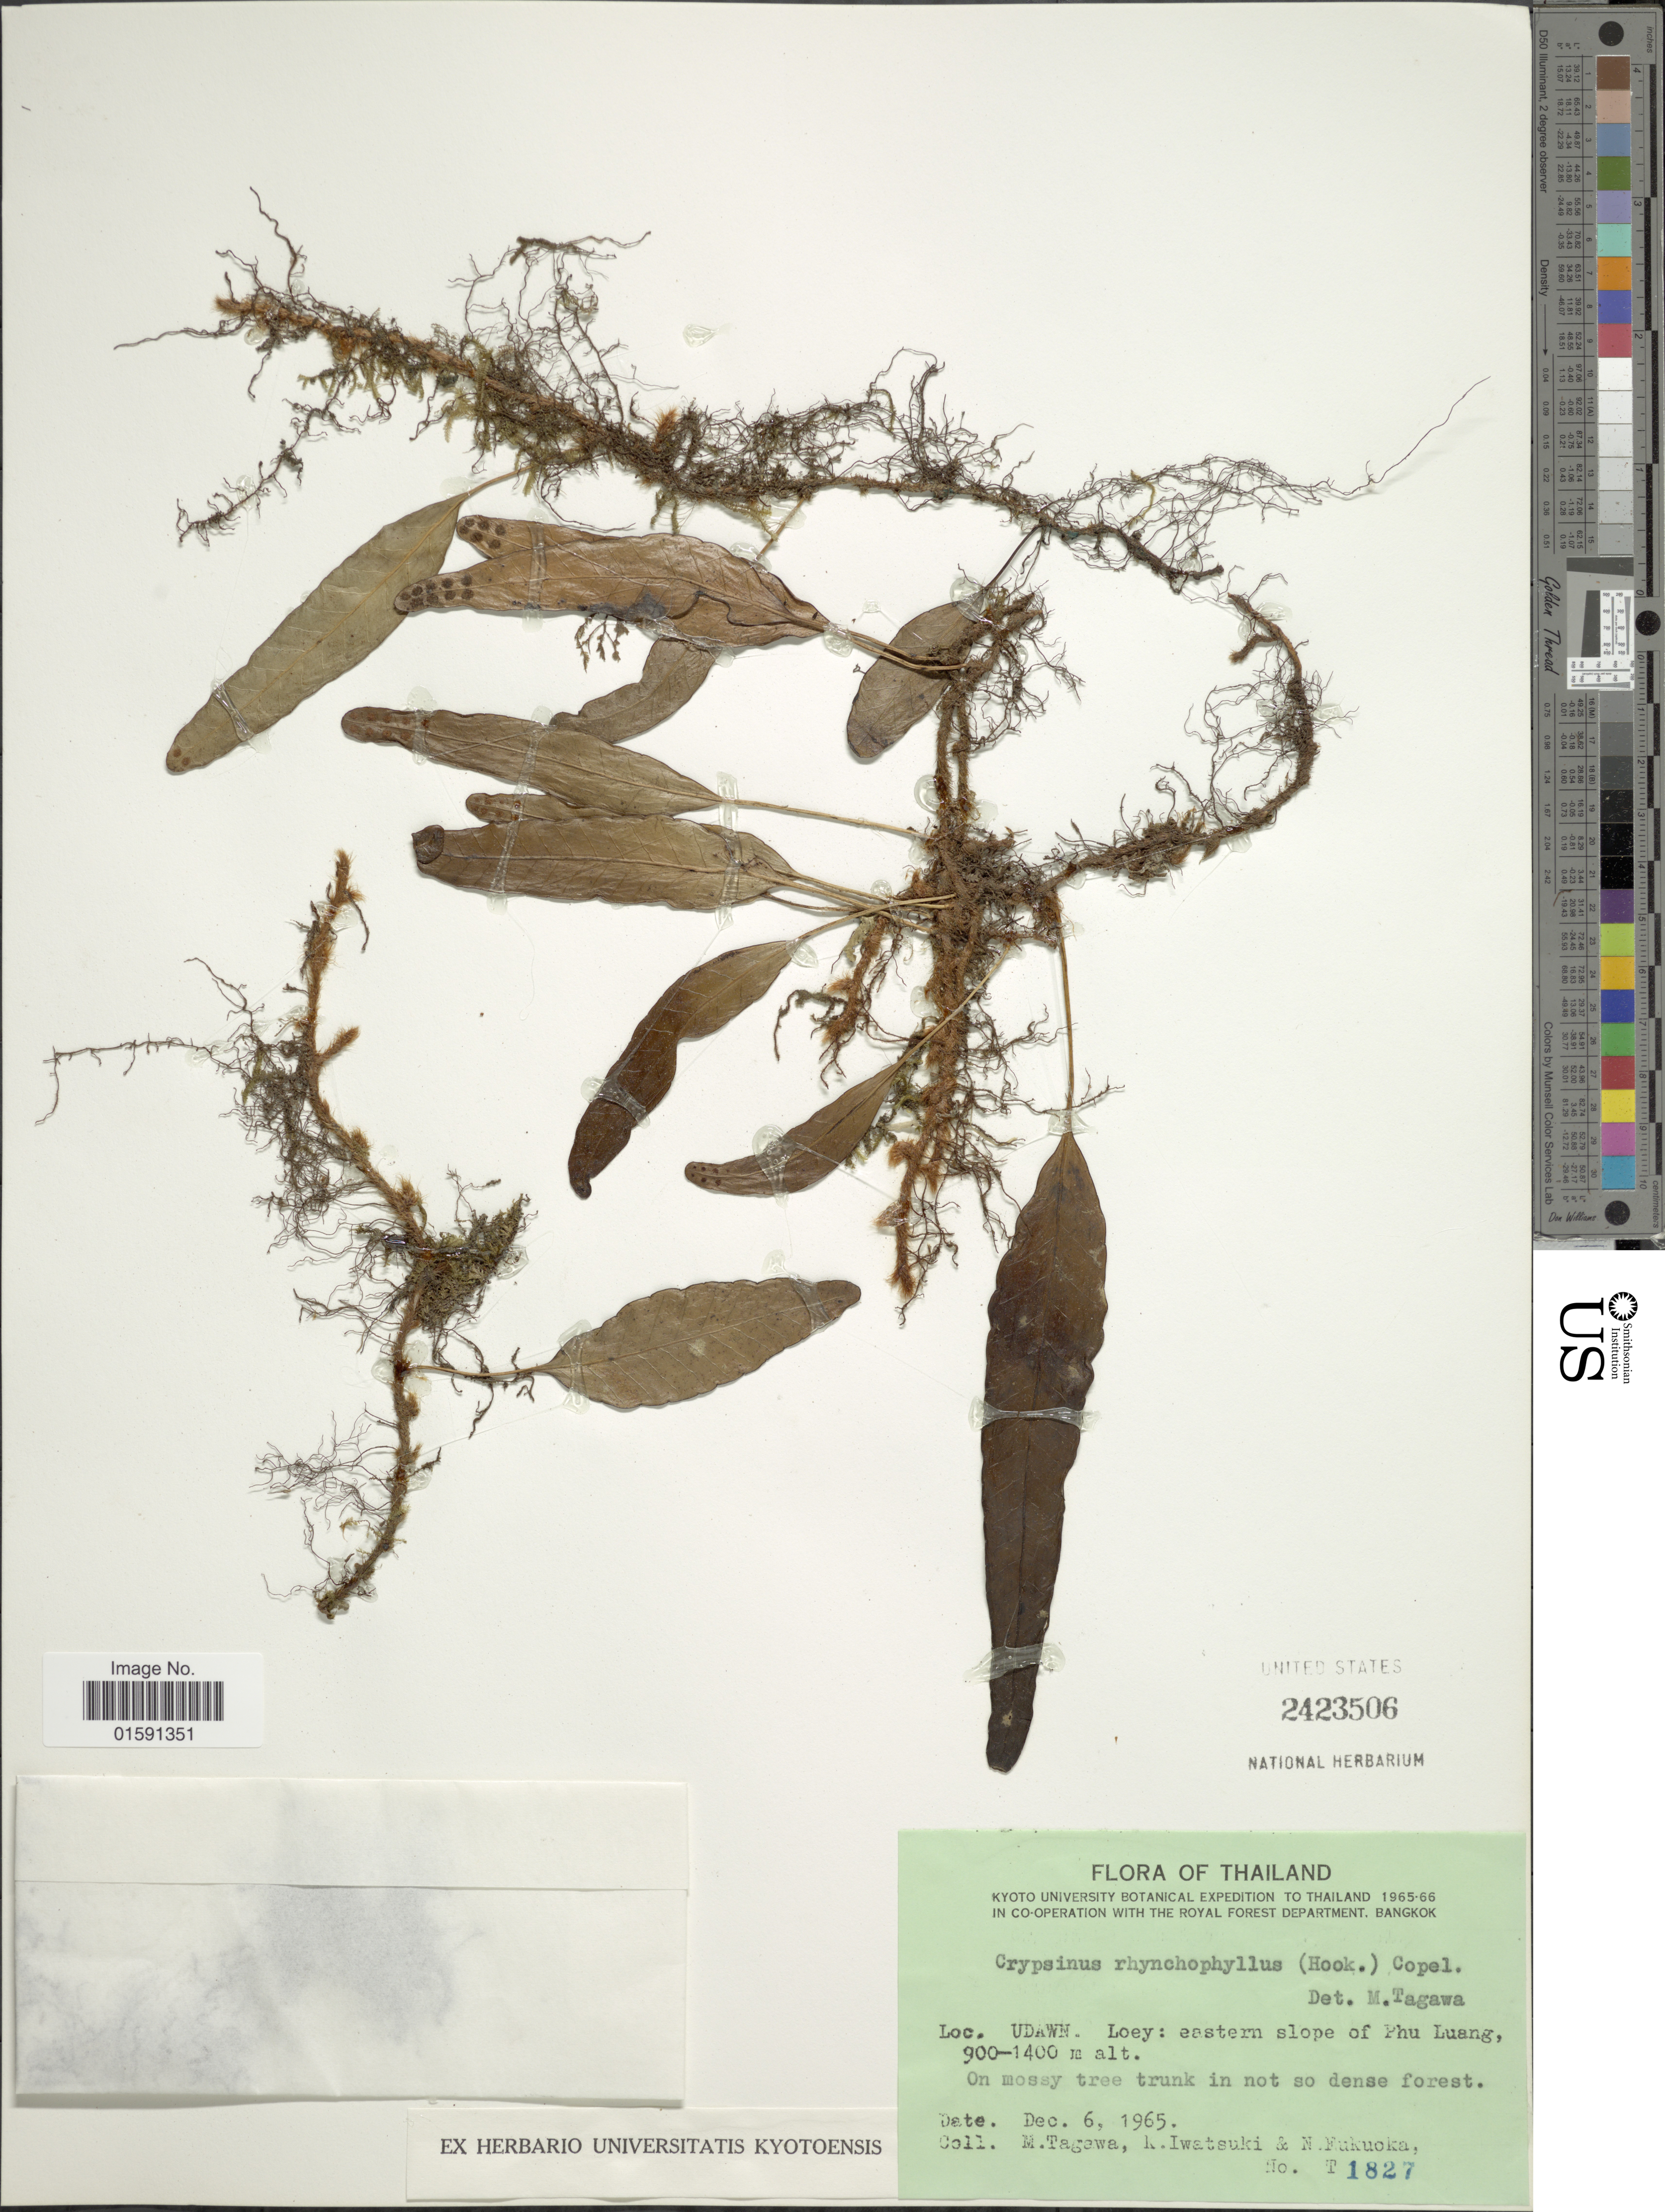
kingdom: Plantae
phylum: Tracheophyta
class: Polypodiopsida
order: Polypodiales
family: Polypodiaceae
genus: Selliguea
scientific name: Selliguea rhynchophylla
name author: (Hook.) Fraser-Jenk.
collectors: M. Tagawa, K. Iwatsuki & N. Fukuoka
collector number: T 1827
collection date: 1965-12-06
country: Thailand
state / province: Loei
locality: Udawn. Loey: eastern slope of Phu Luang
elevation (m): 900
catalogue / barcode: US 2423506